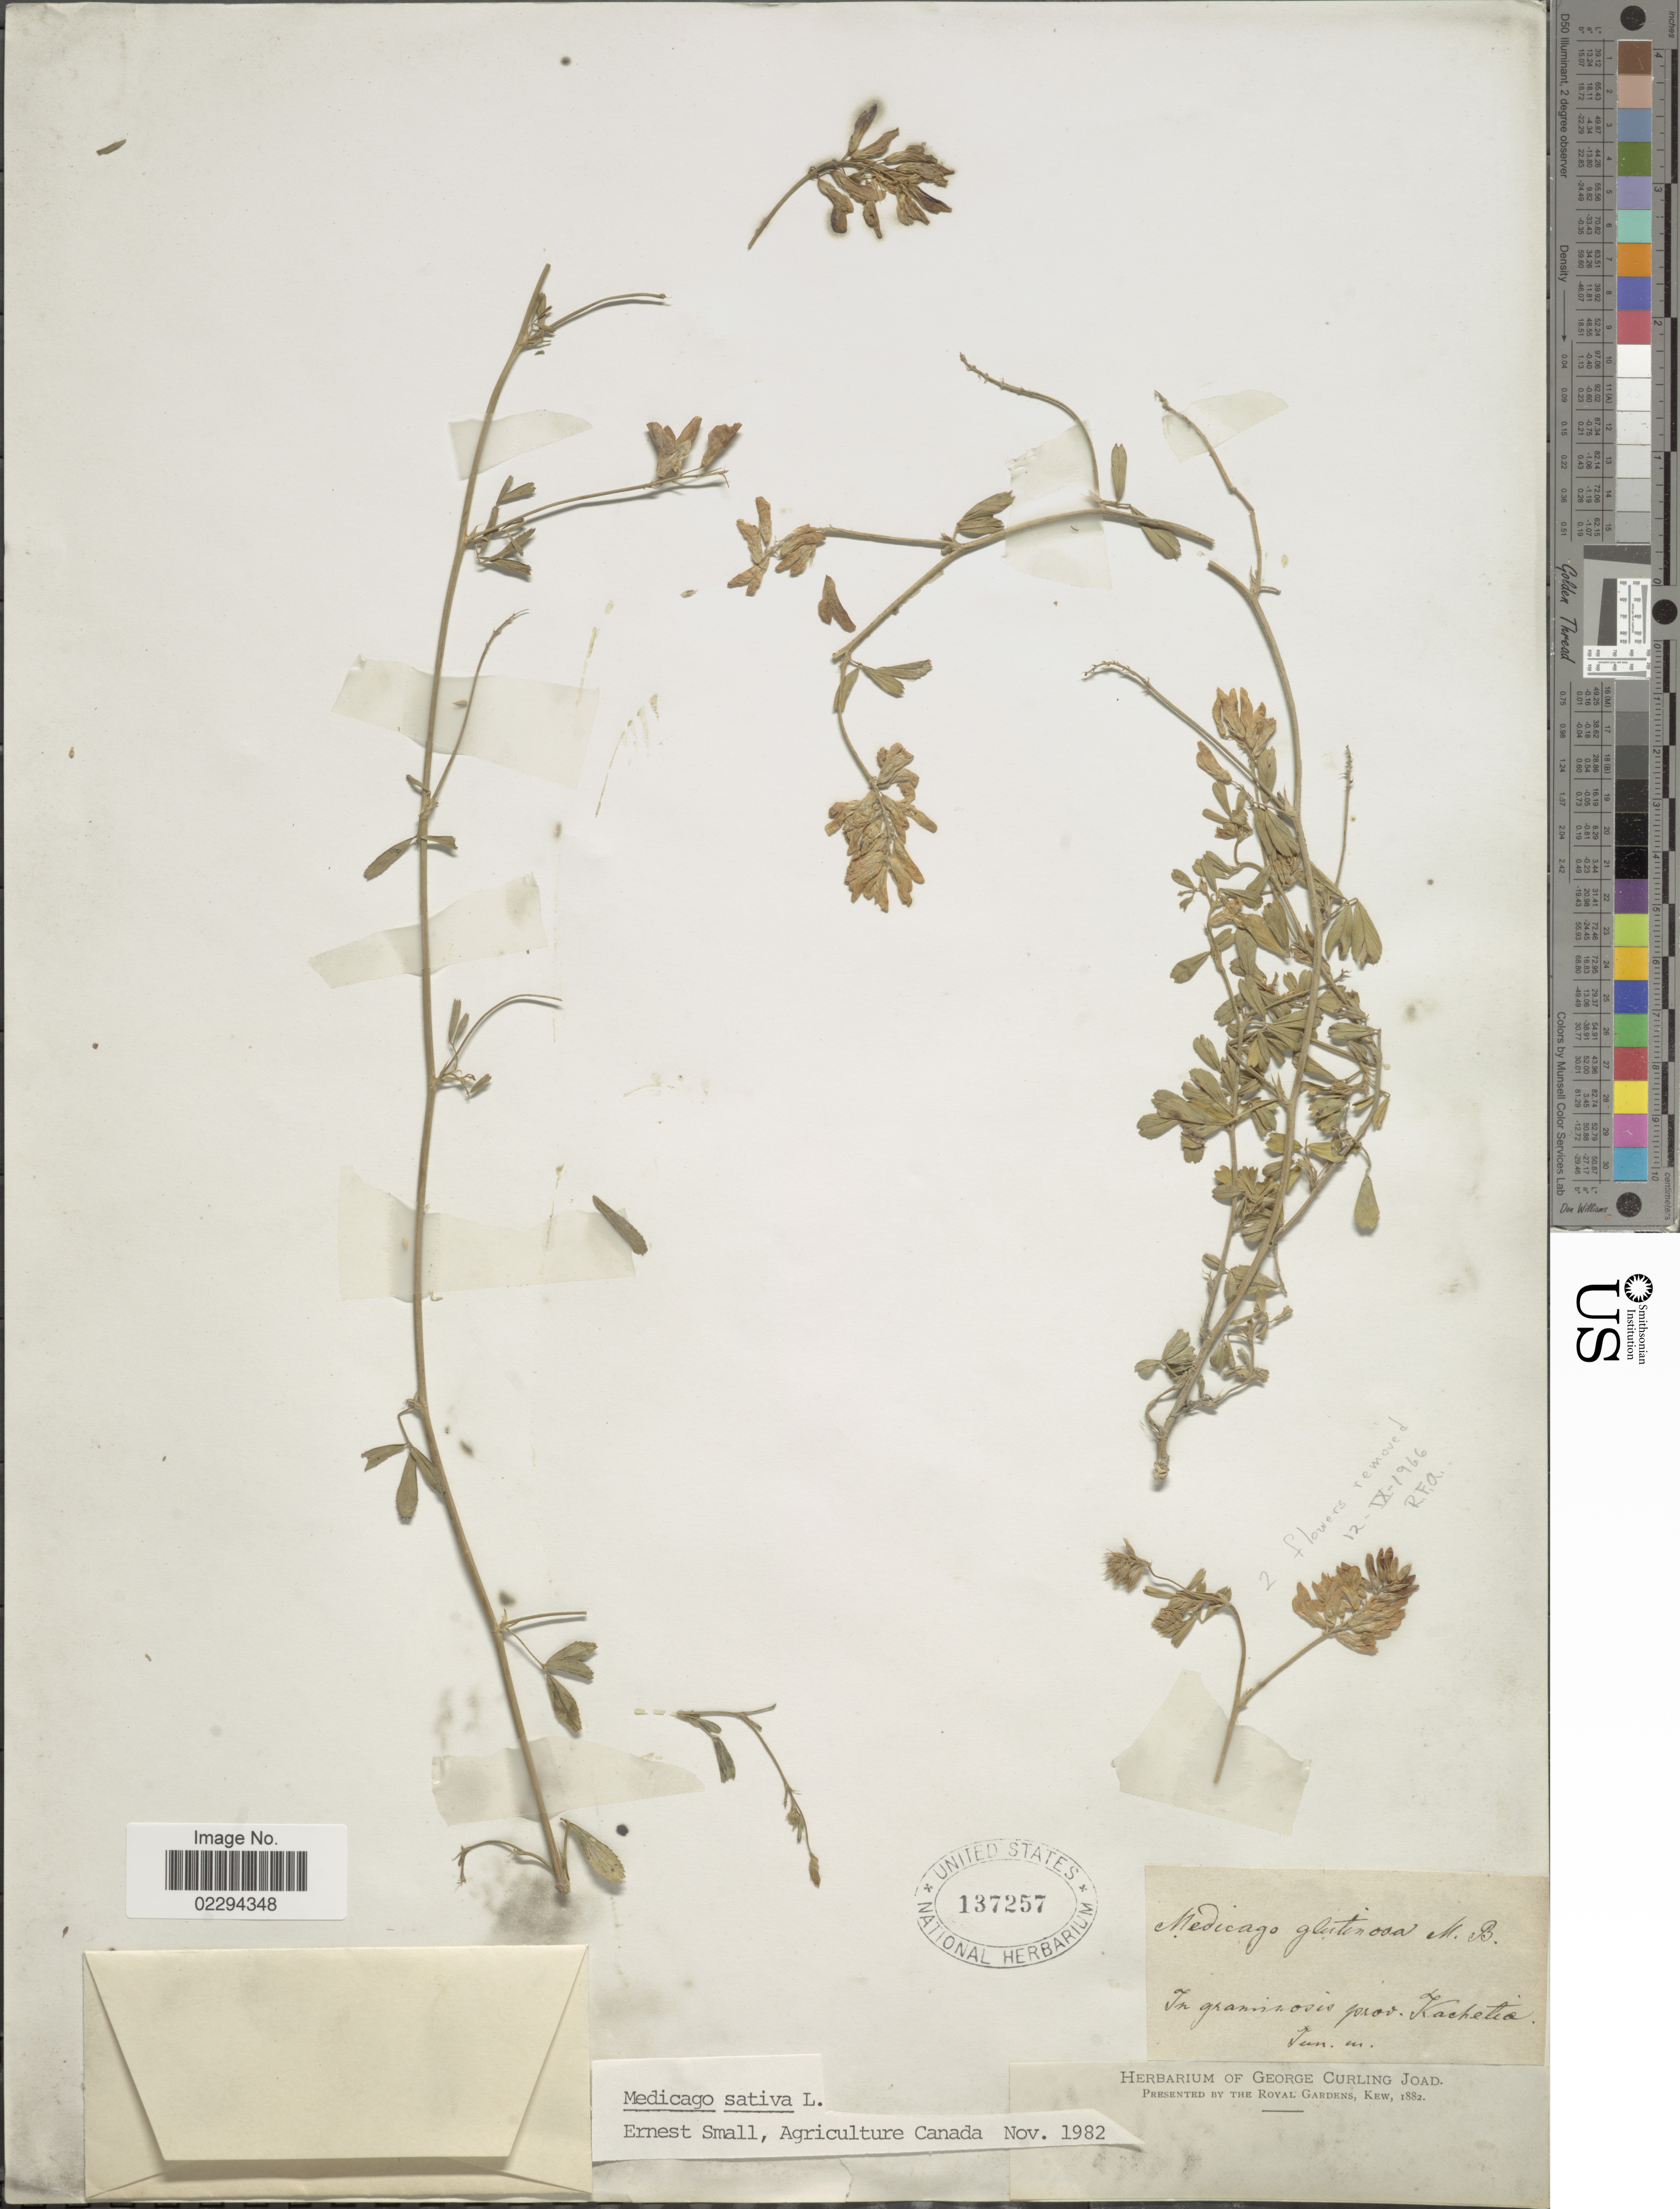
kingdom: Plantae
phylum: Tracheophyta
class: Magnoliopsida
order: Fabales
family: Fabaceae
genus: Medicago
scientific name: Medicago sativa subsp. sativa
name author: L.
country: Georgia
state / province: Kakheti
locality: In graminosis prov. Kachetia. [interpreted]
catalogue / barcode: US 137257